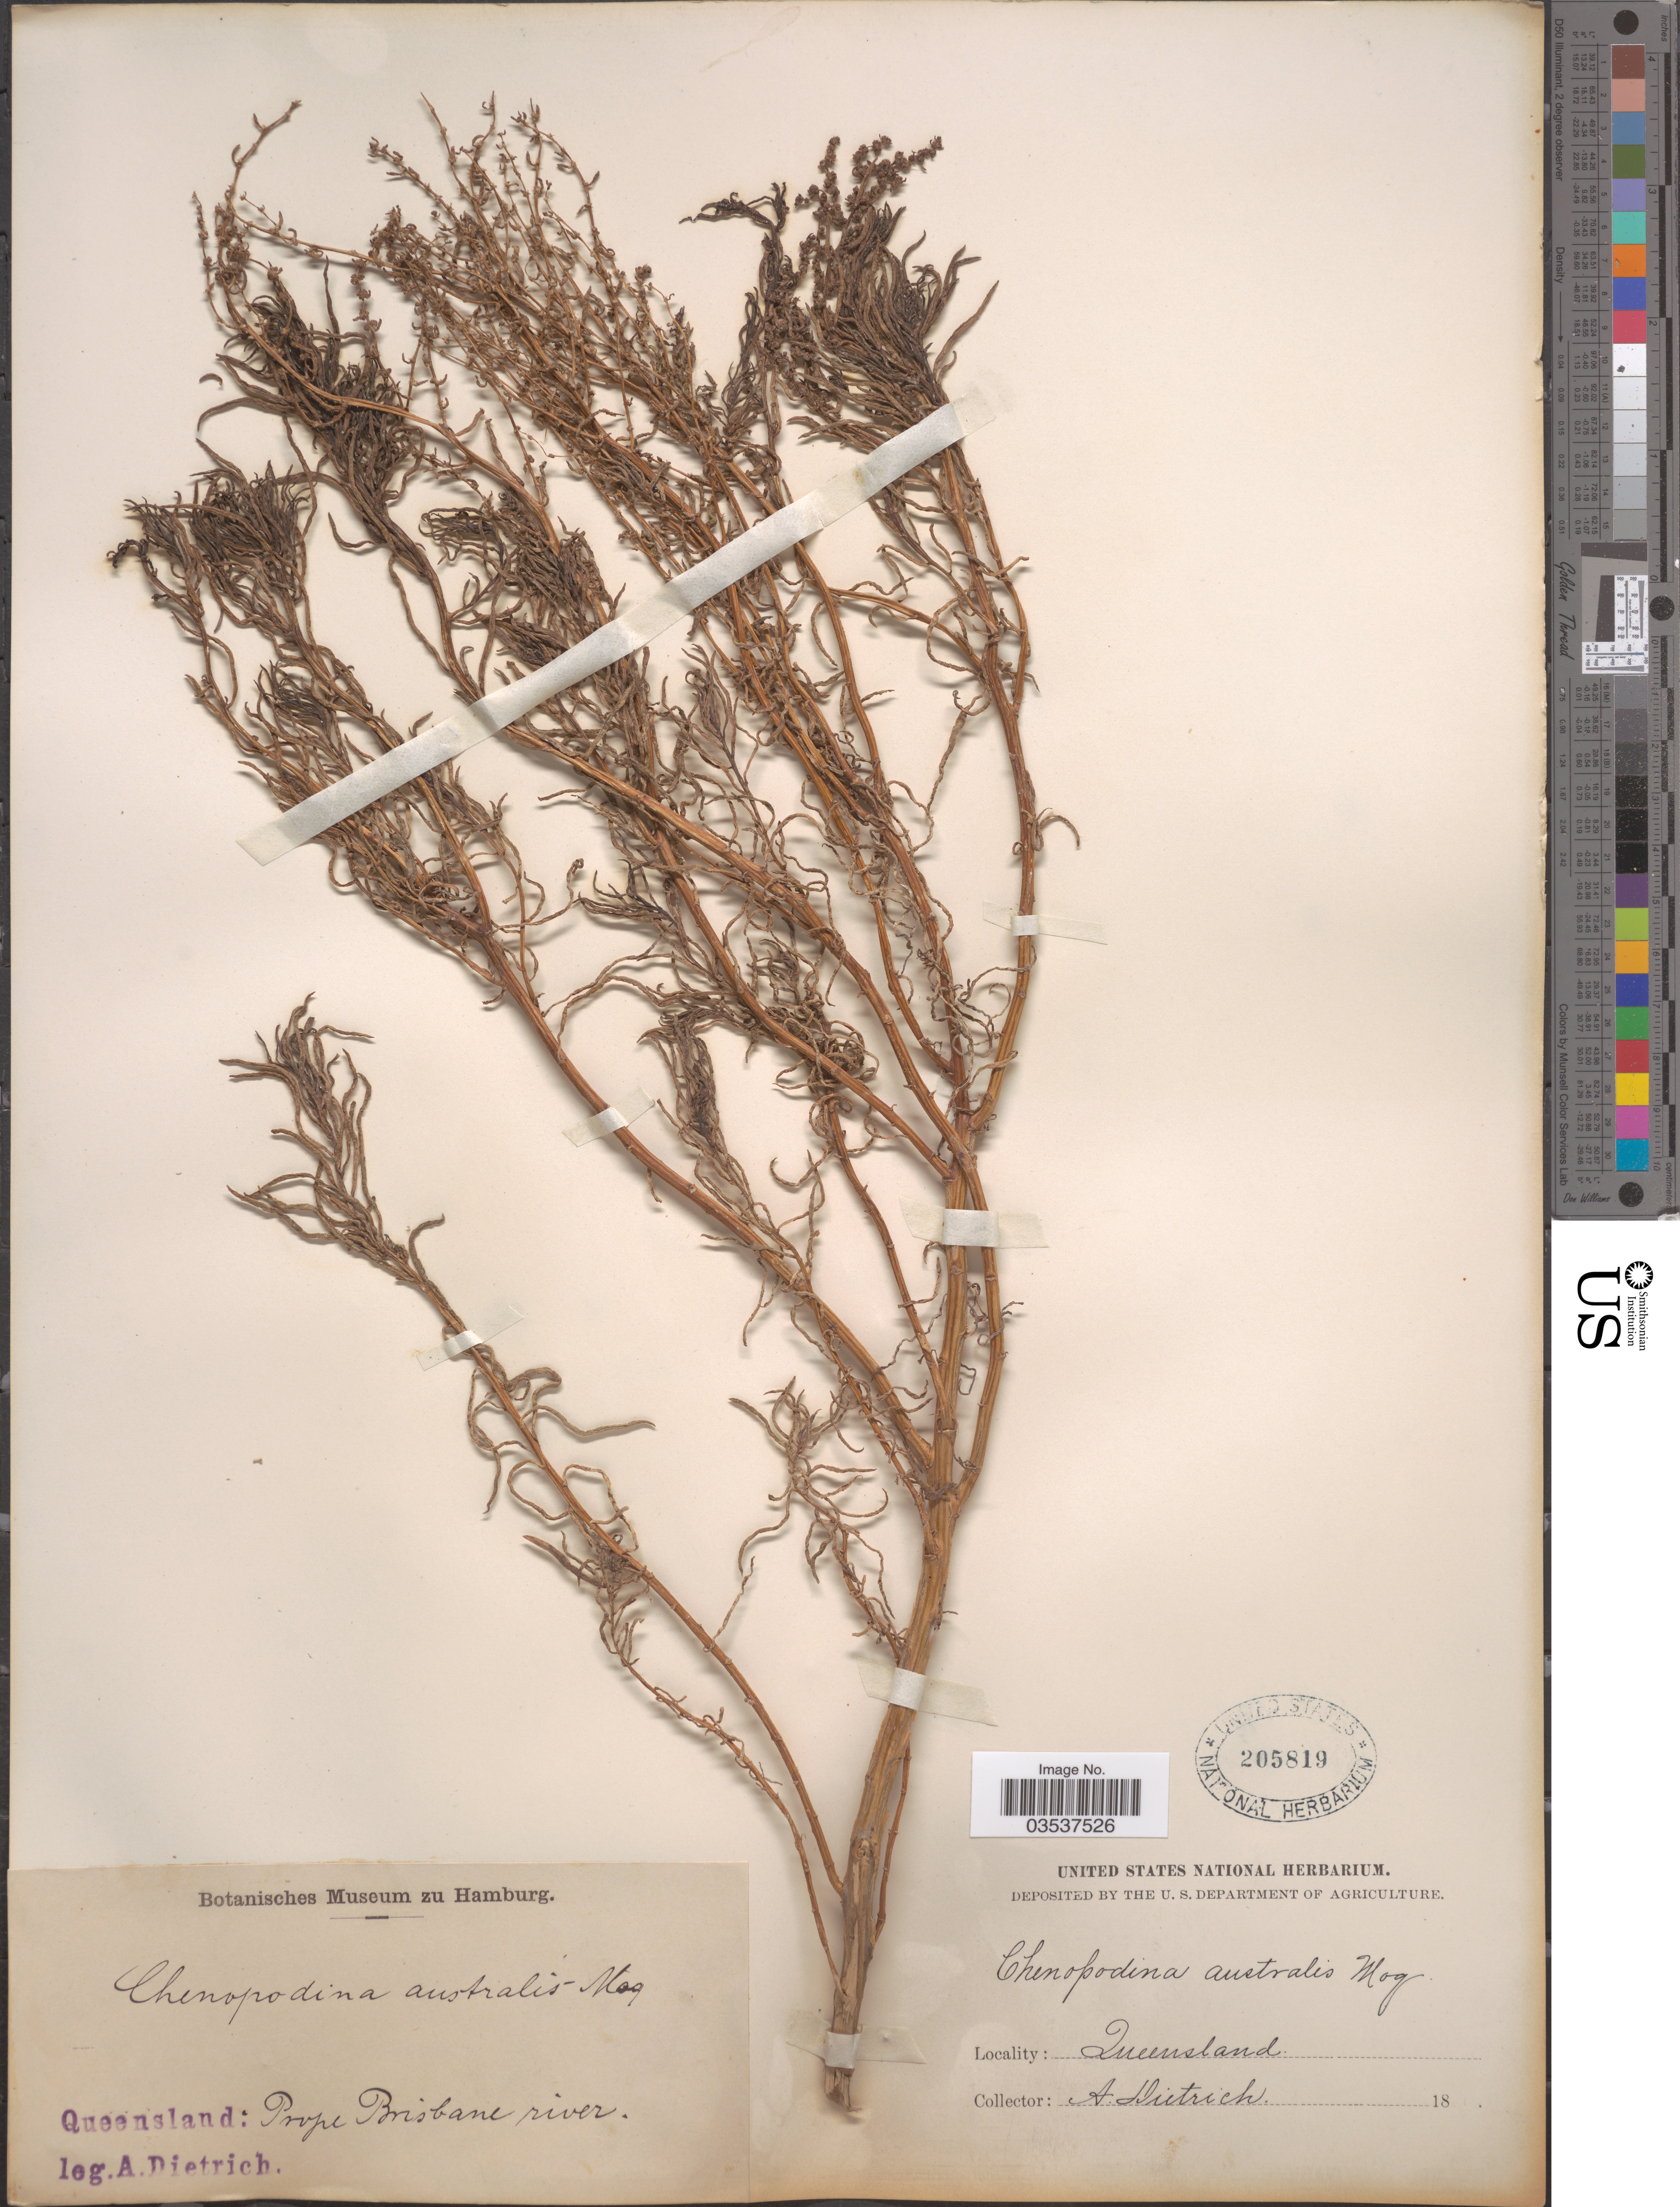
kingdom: Plantae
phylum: Tracheophyta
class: Magnoliopsida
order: Caryophyllales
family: Amaranthaceae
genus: Suaeda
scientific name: Suaeda australis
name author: (R. Br.) Moq.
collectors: A. Dietrich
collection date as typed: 18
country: Australia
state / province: Queensland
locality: Prope Brisbane river.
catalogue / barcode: US 205819